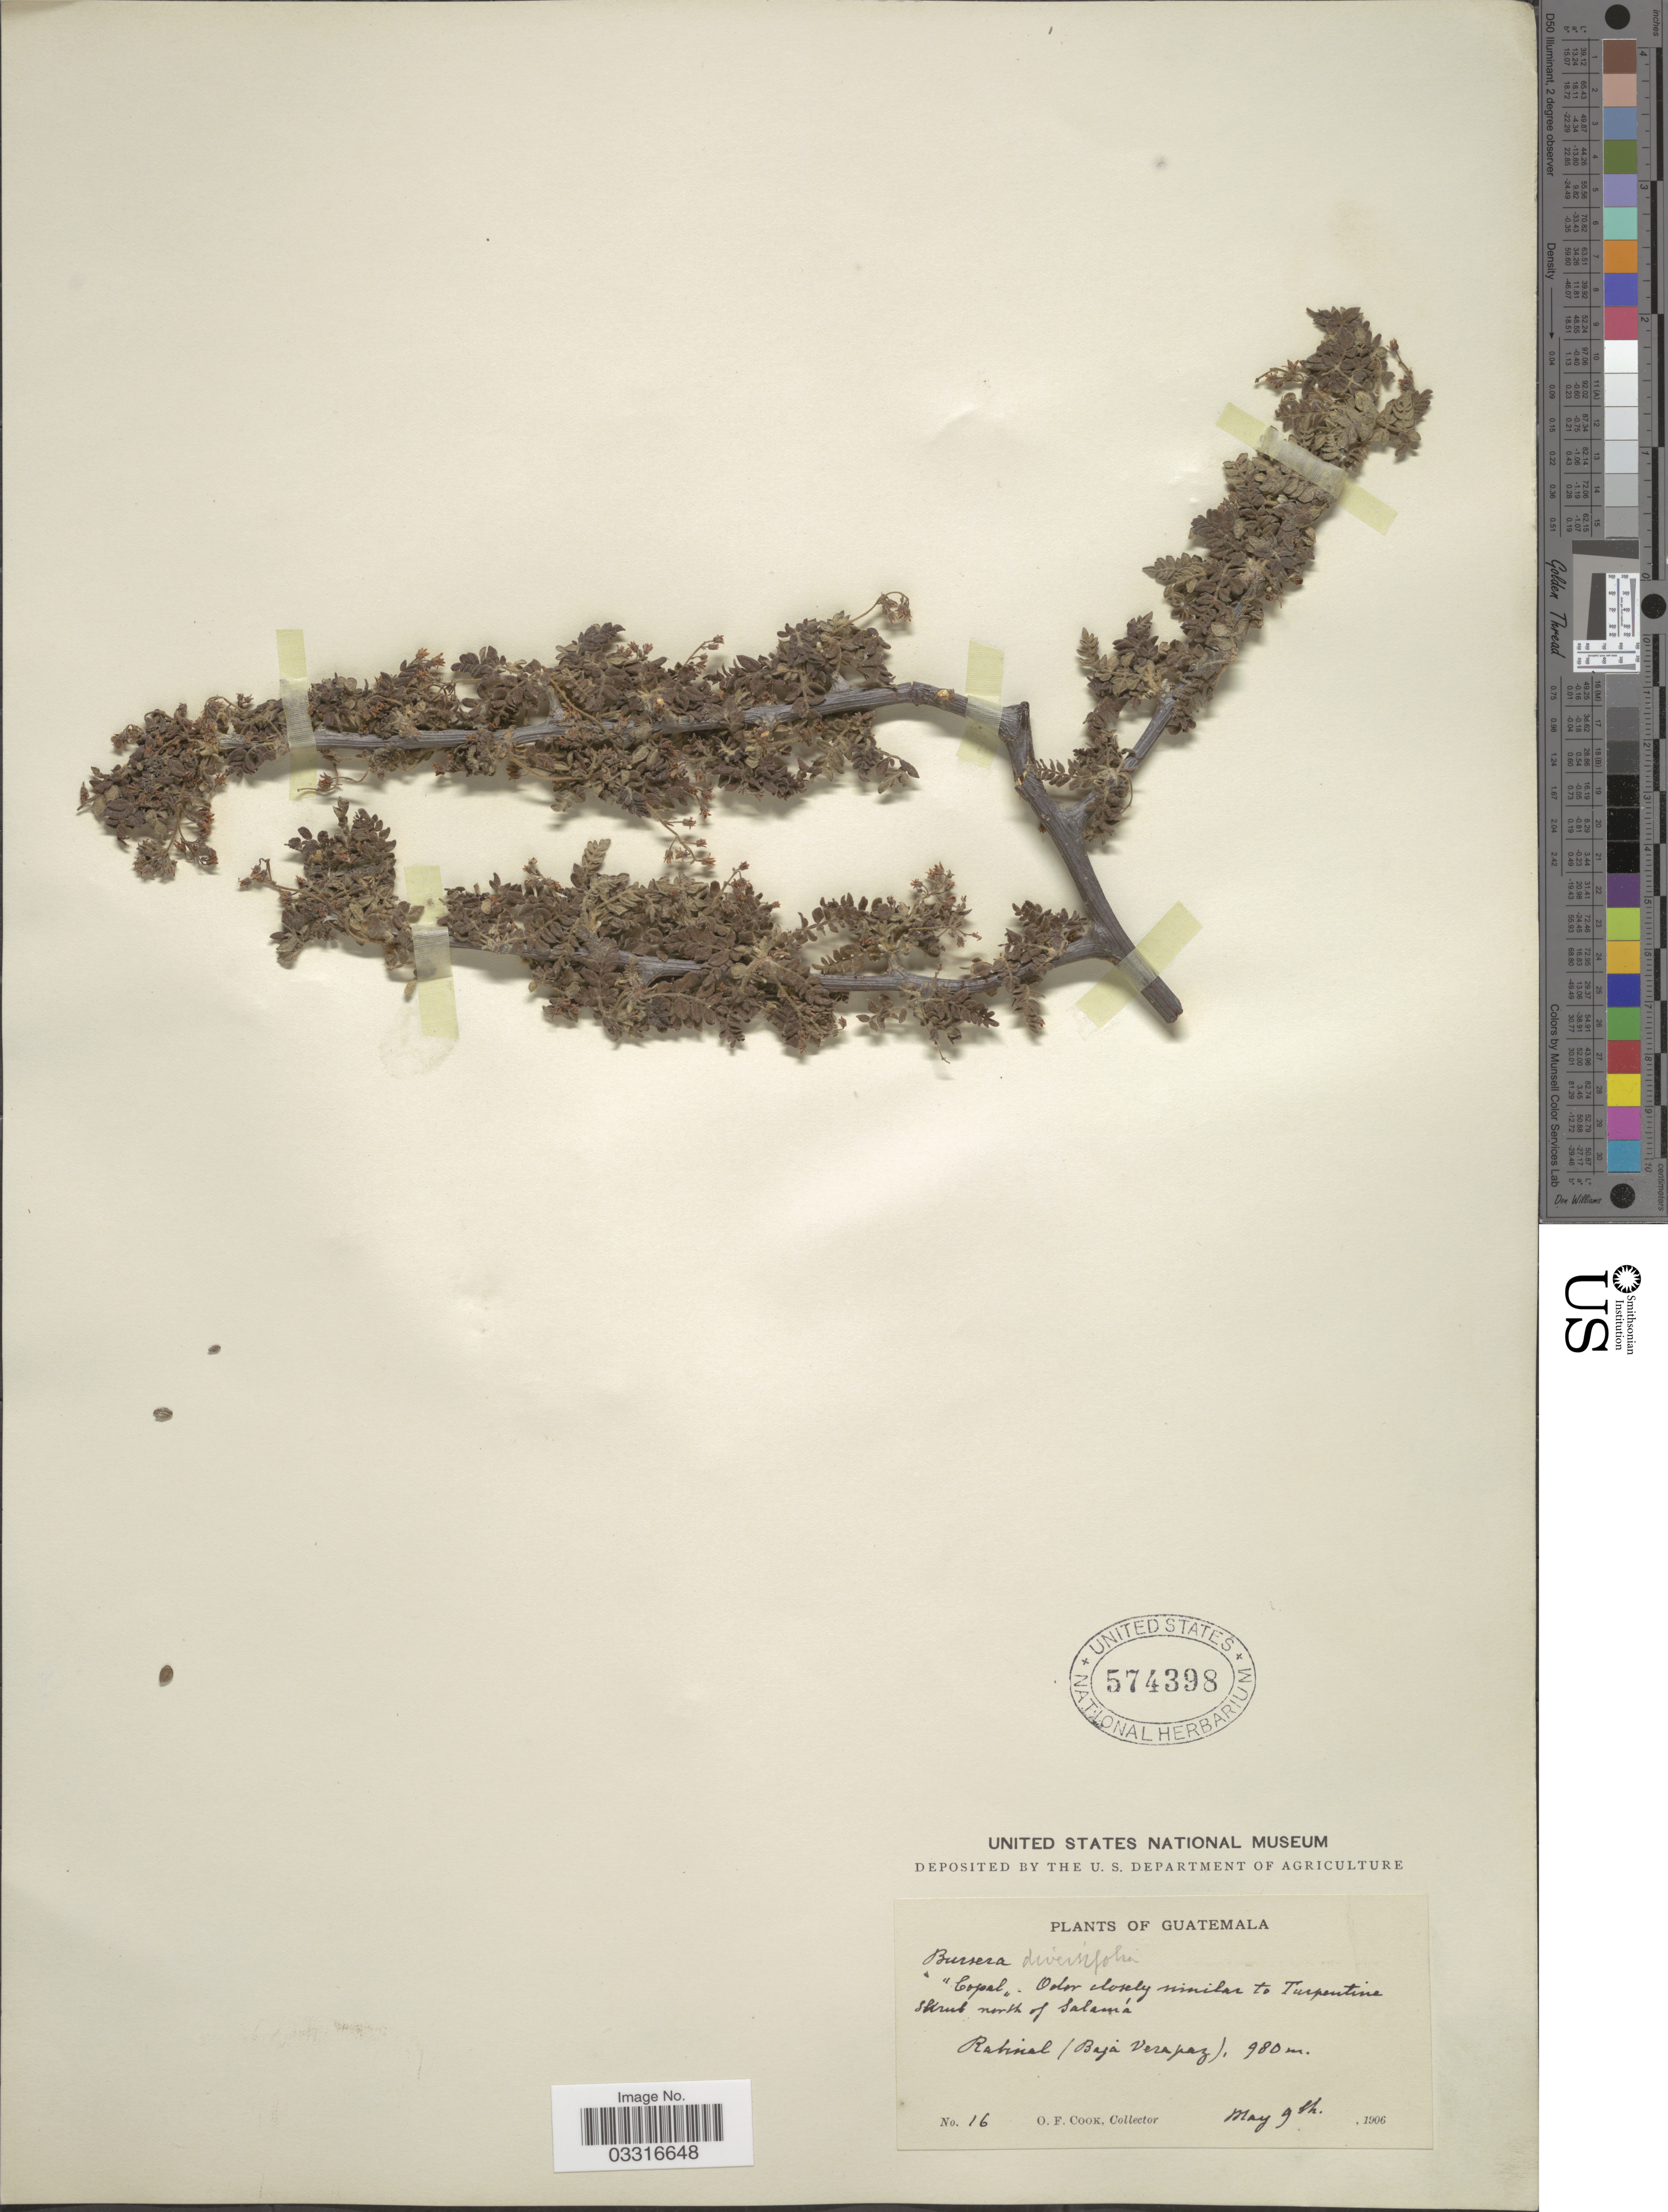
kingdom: Plantae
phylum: Tracheophyta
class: Magnoliopsida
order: Sapindales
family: Burseraceae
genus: Bursera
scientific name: Bursera bipinnata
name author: Engl.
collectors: O. F. Cook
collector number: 16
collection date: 1906-05-09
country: Guatemala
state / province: Baja Verapaz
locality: North of Salamá, Rabinal.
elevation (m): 980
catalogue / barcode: US 574398